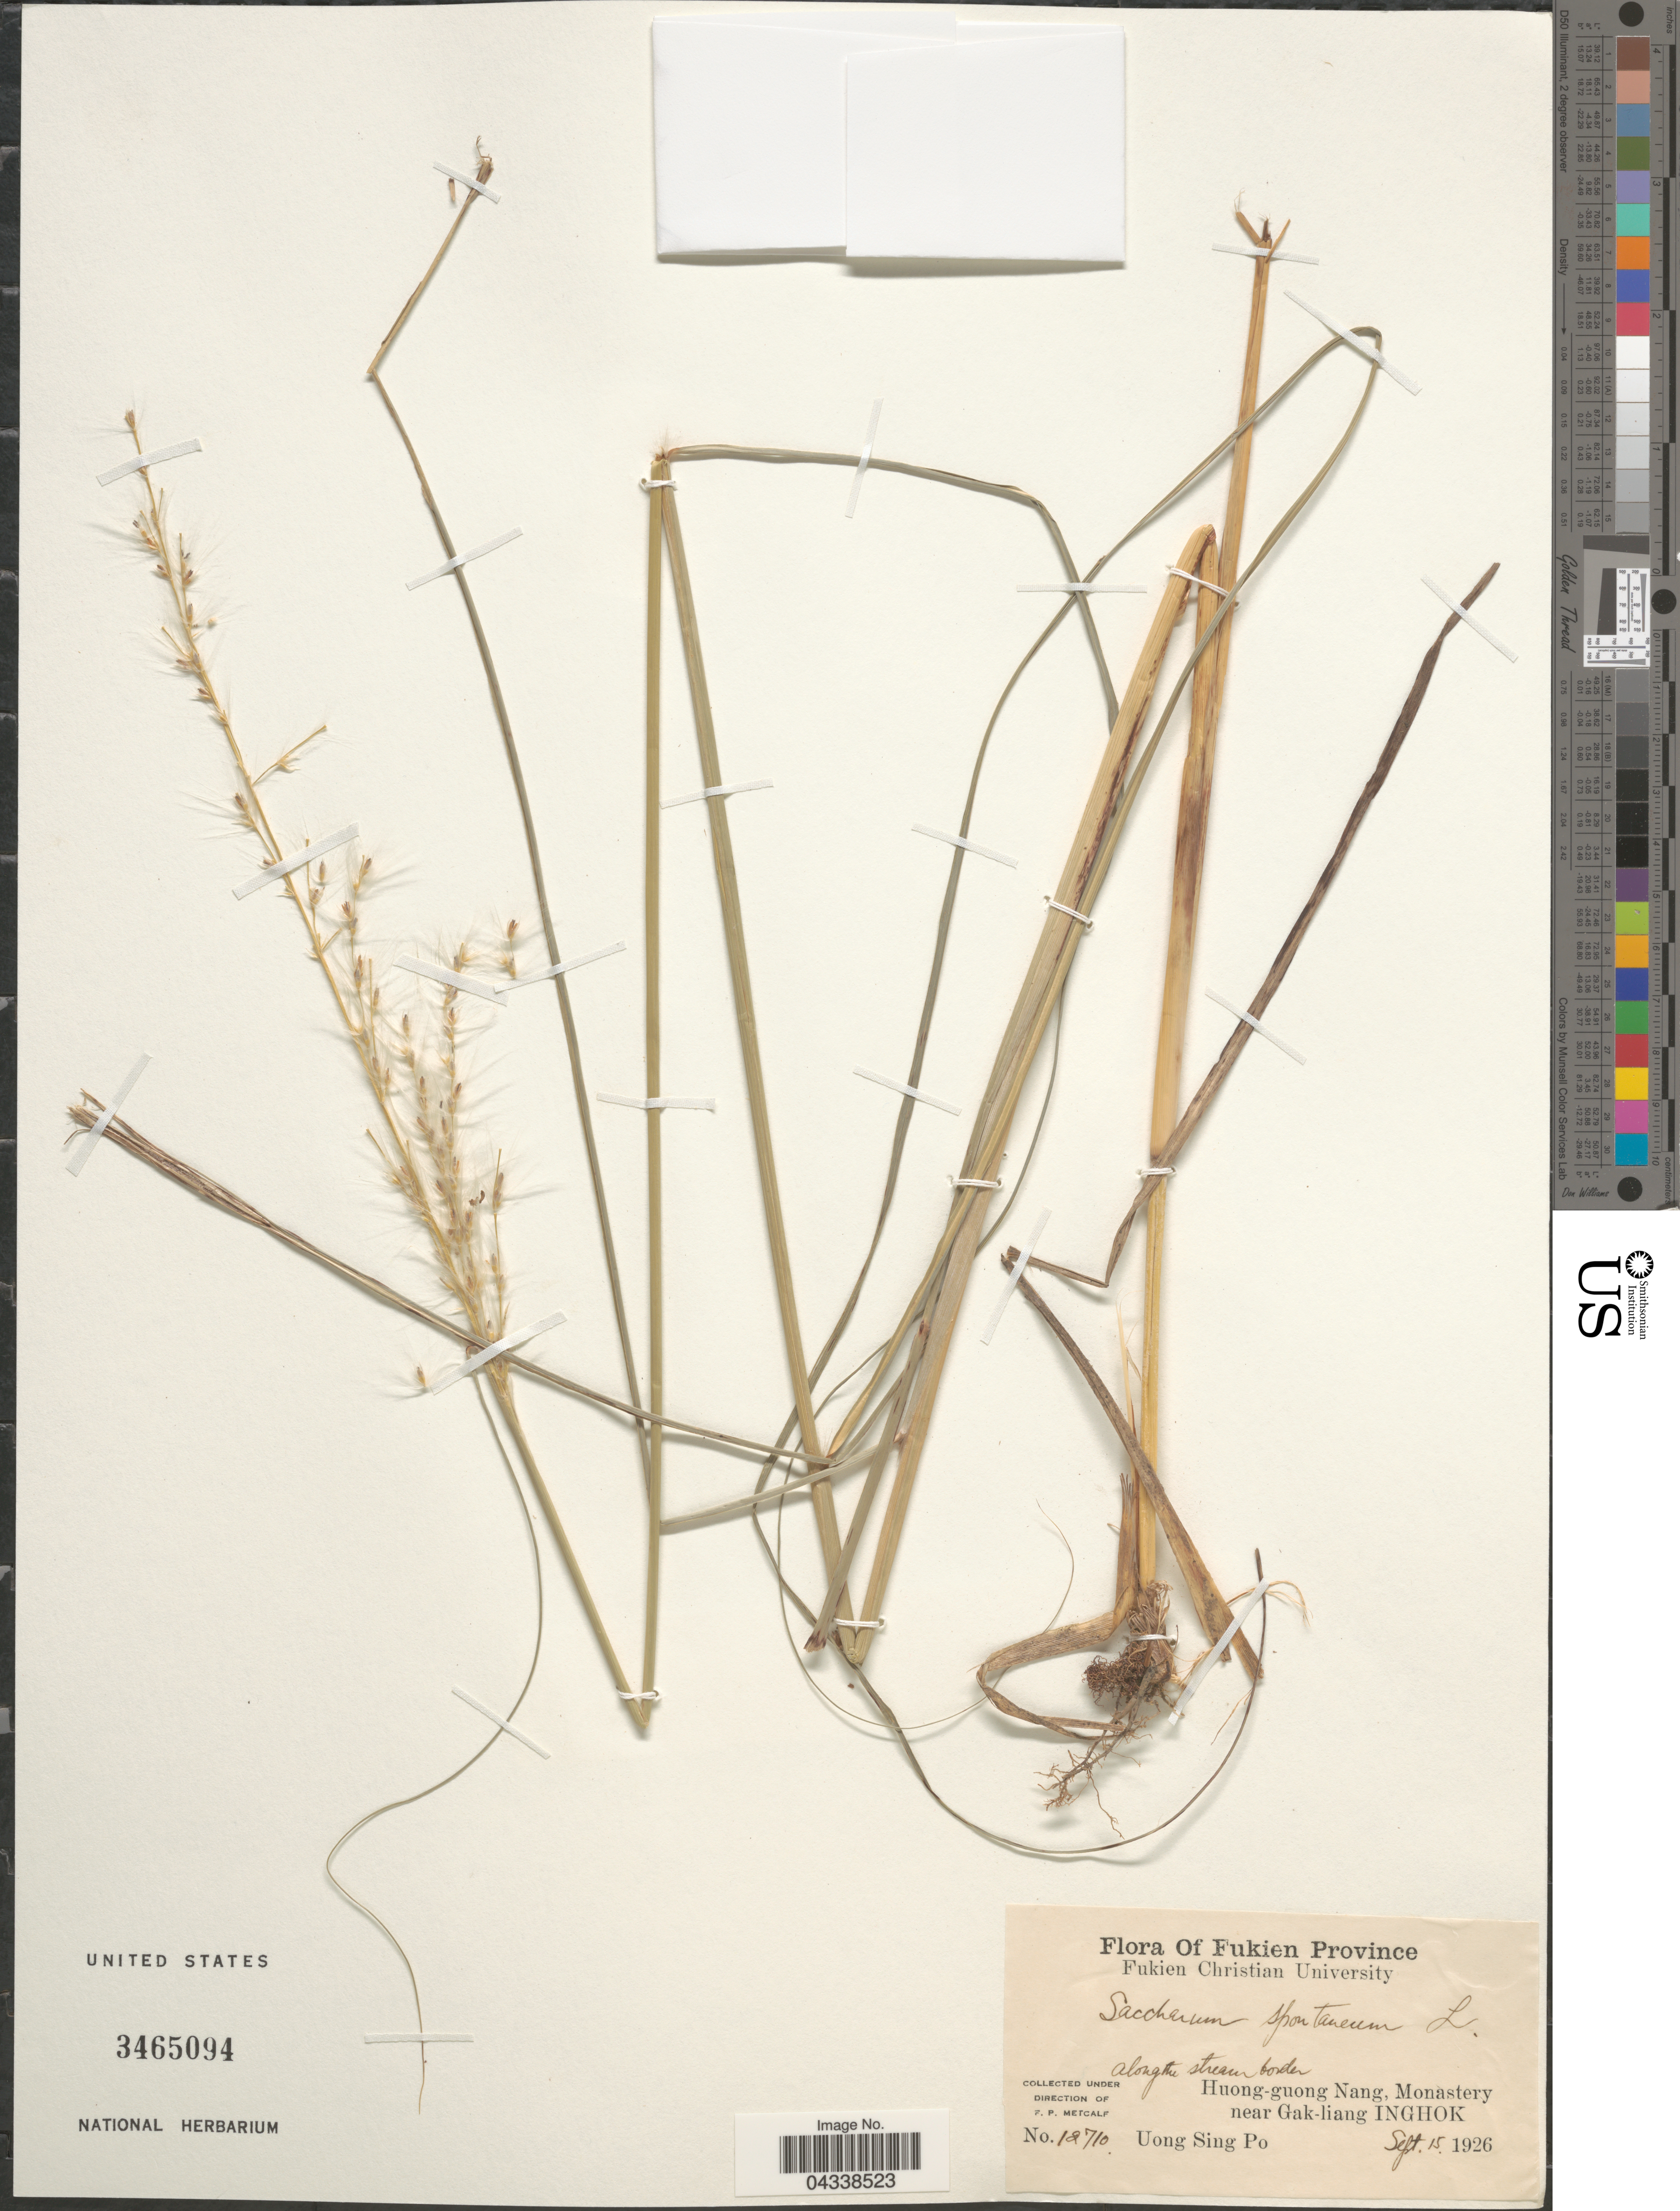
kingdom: Plantae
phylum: Tracheophyta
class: Liliopsida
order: Poales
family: Poaceae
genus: Saccharum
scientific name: Saccharum spontaneum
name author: L.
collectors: Uong Sing Po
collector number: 12710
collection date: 1926-09-15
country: China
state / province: Fujian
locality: Fukien Province. Along the stream border. Huong-guong Nang, Monastery near Gak-liang Inghok.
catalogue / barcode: US 3465094